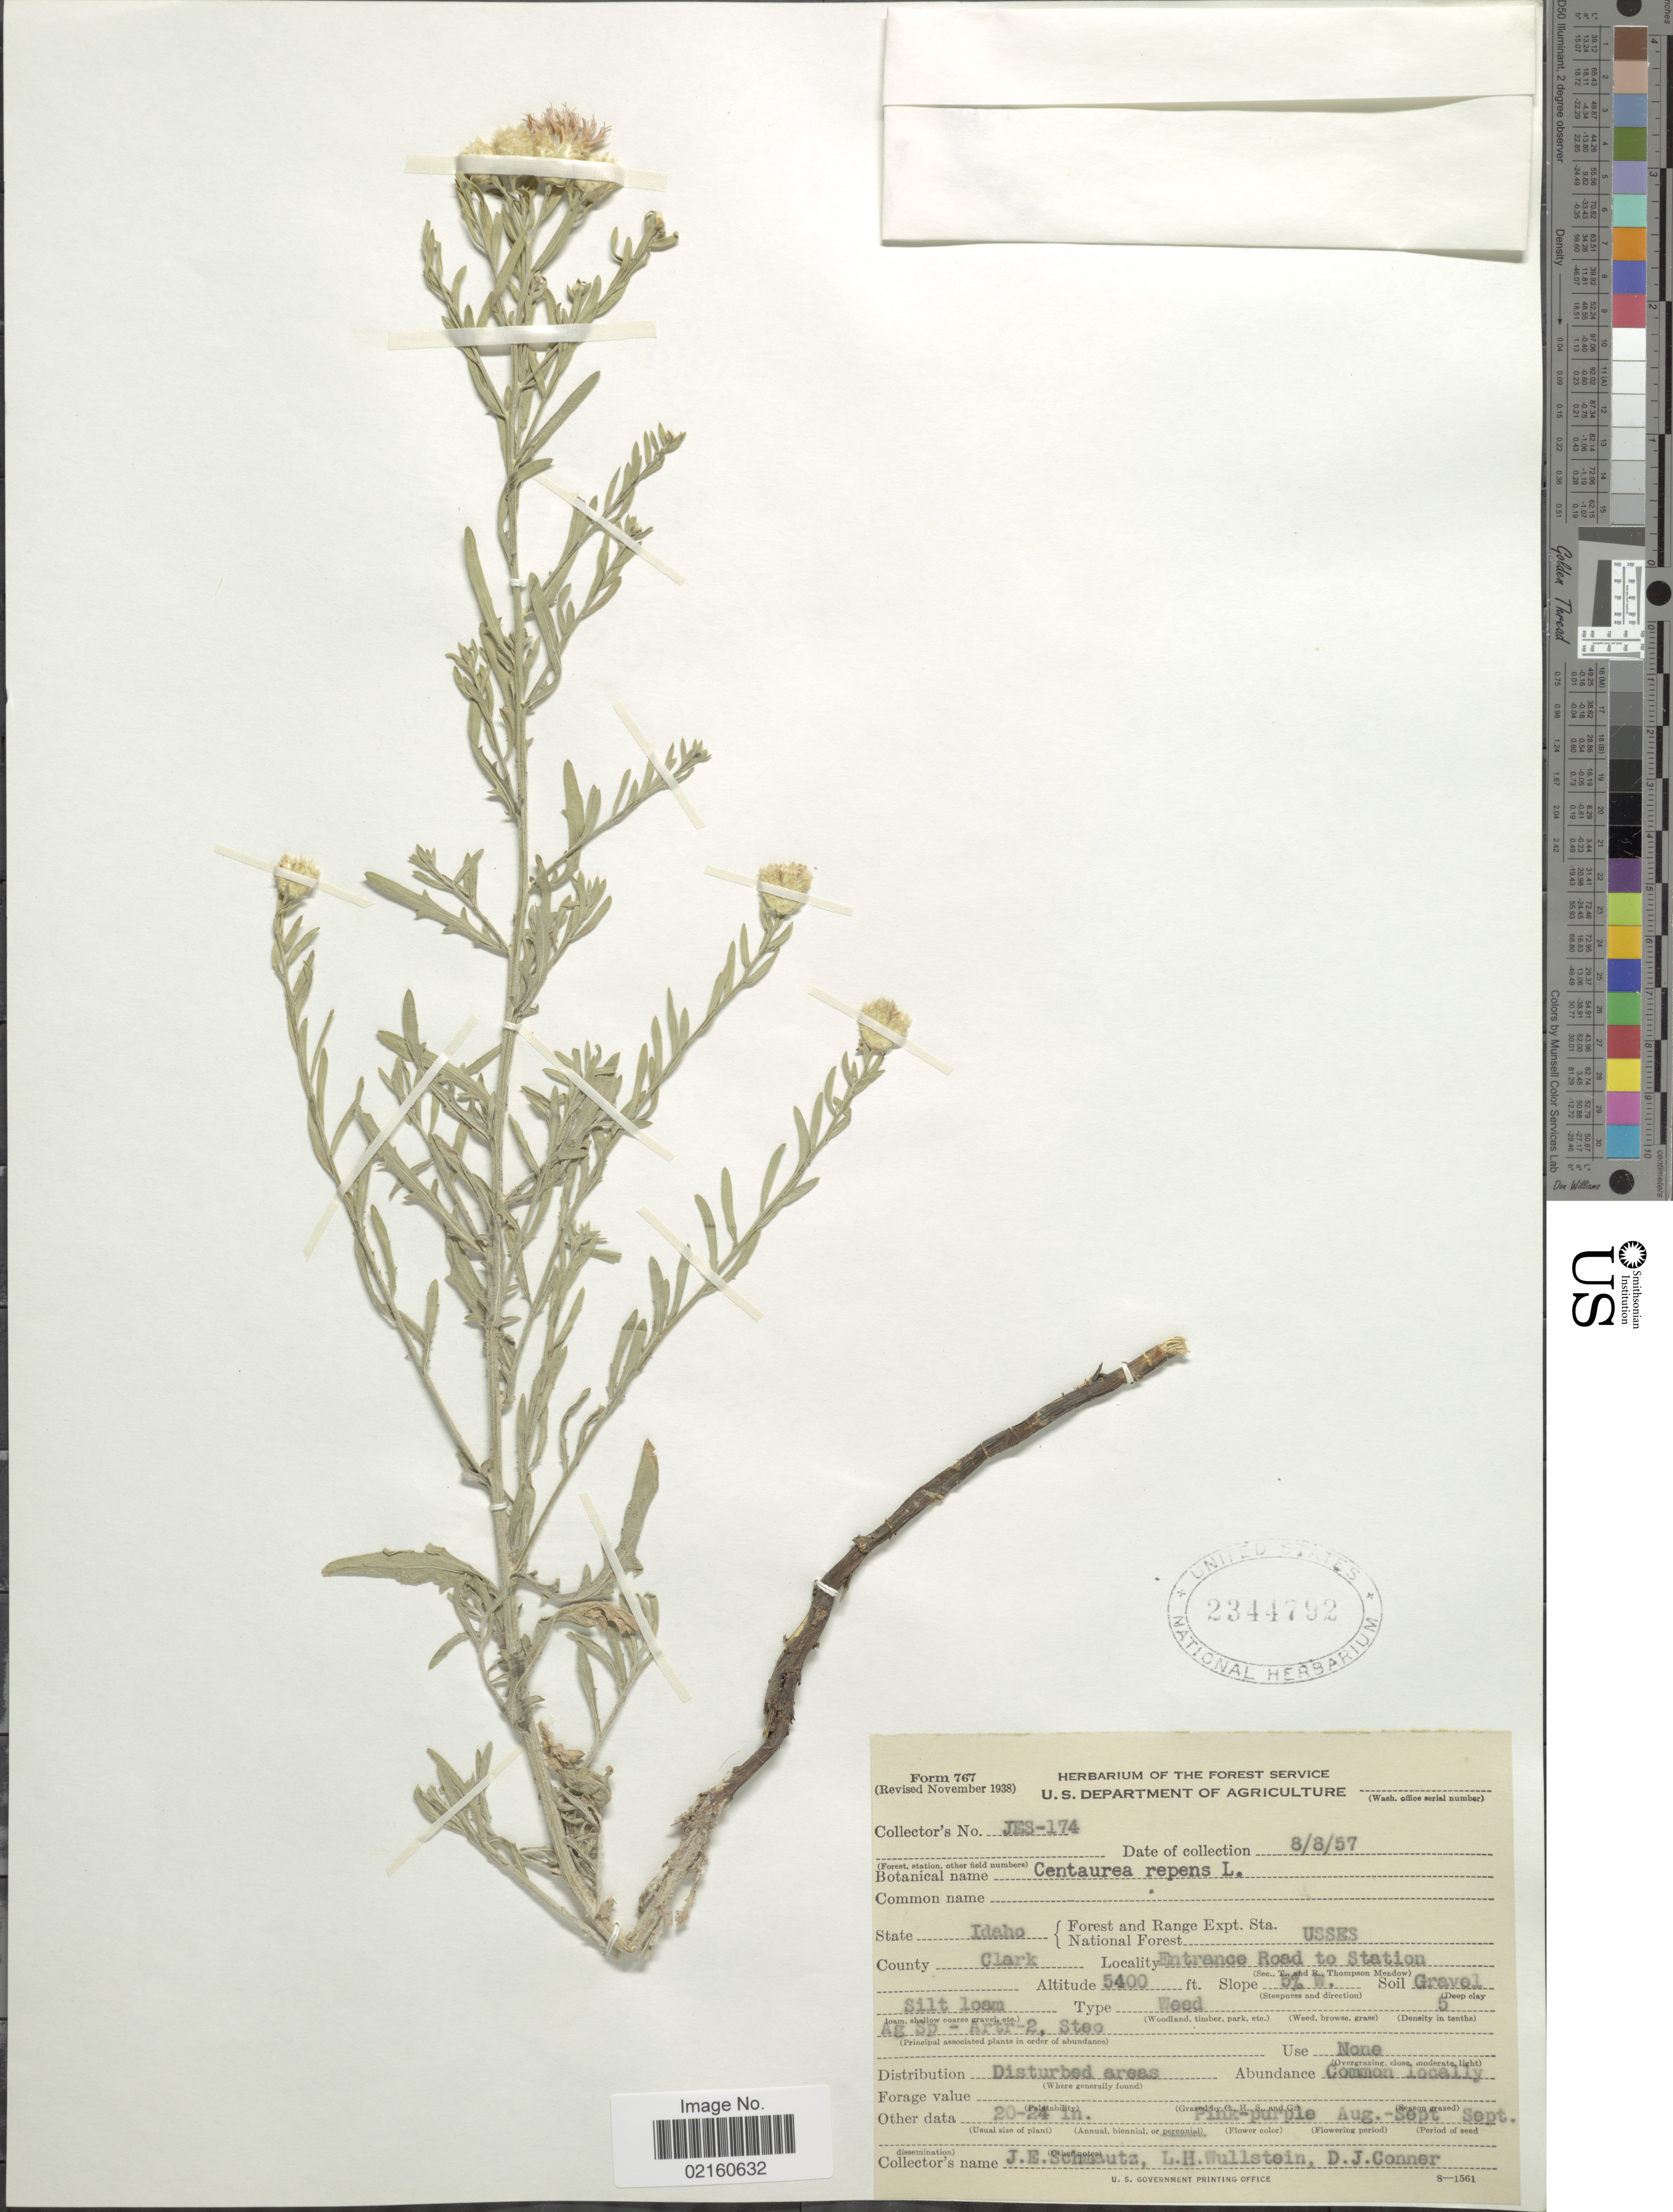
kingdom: Plantae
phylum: Tracheophyta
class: Magnoliopsida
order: Asterales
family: Asteraceae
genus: Rhaponticum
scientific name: Rhaponticum repens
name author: (L.) Hidalgo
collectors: J. Schmautz, L. Wullstein & D. Conner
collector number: JES-174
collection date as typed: Transcribed d/m/y: 8/8/57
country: United States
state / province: Idaho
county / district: Clark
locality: entrance Road to Station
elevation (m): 1646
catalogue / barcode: US 2344792